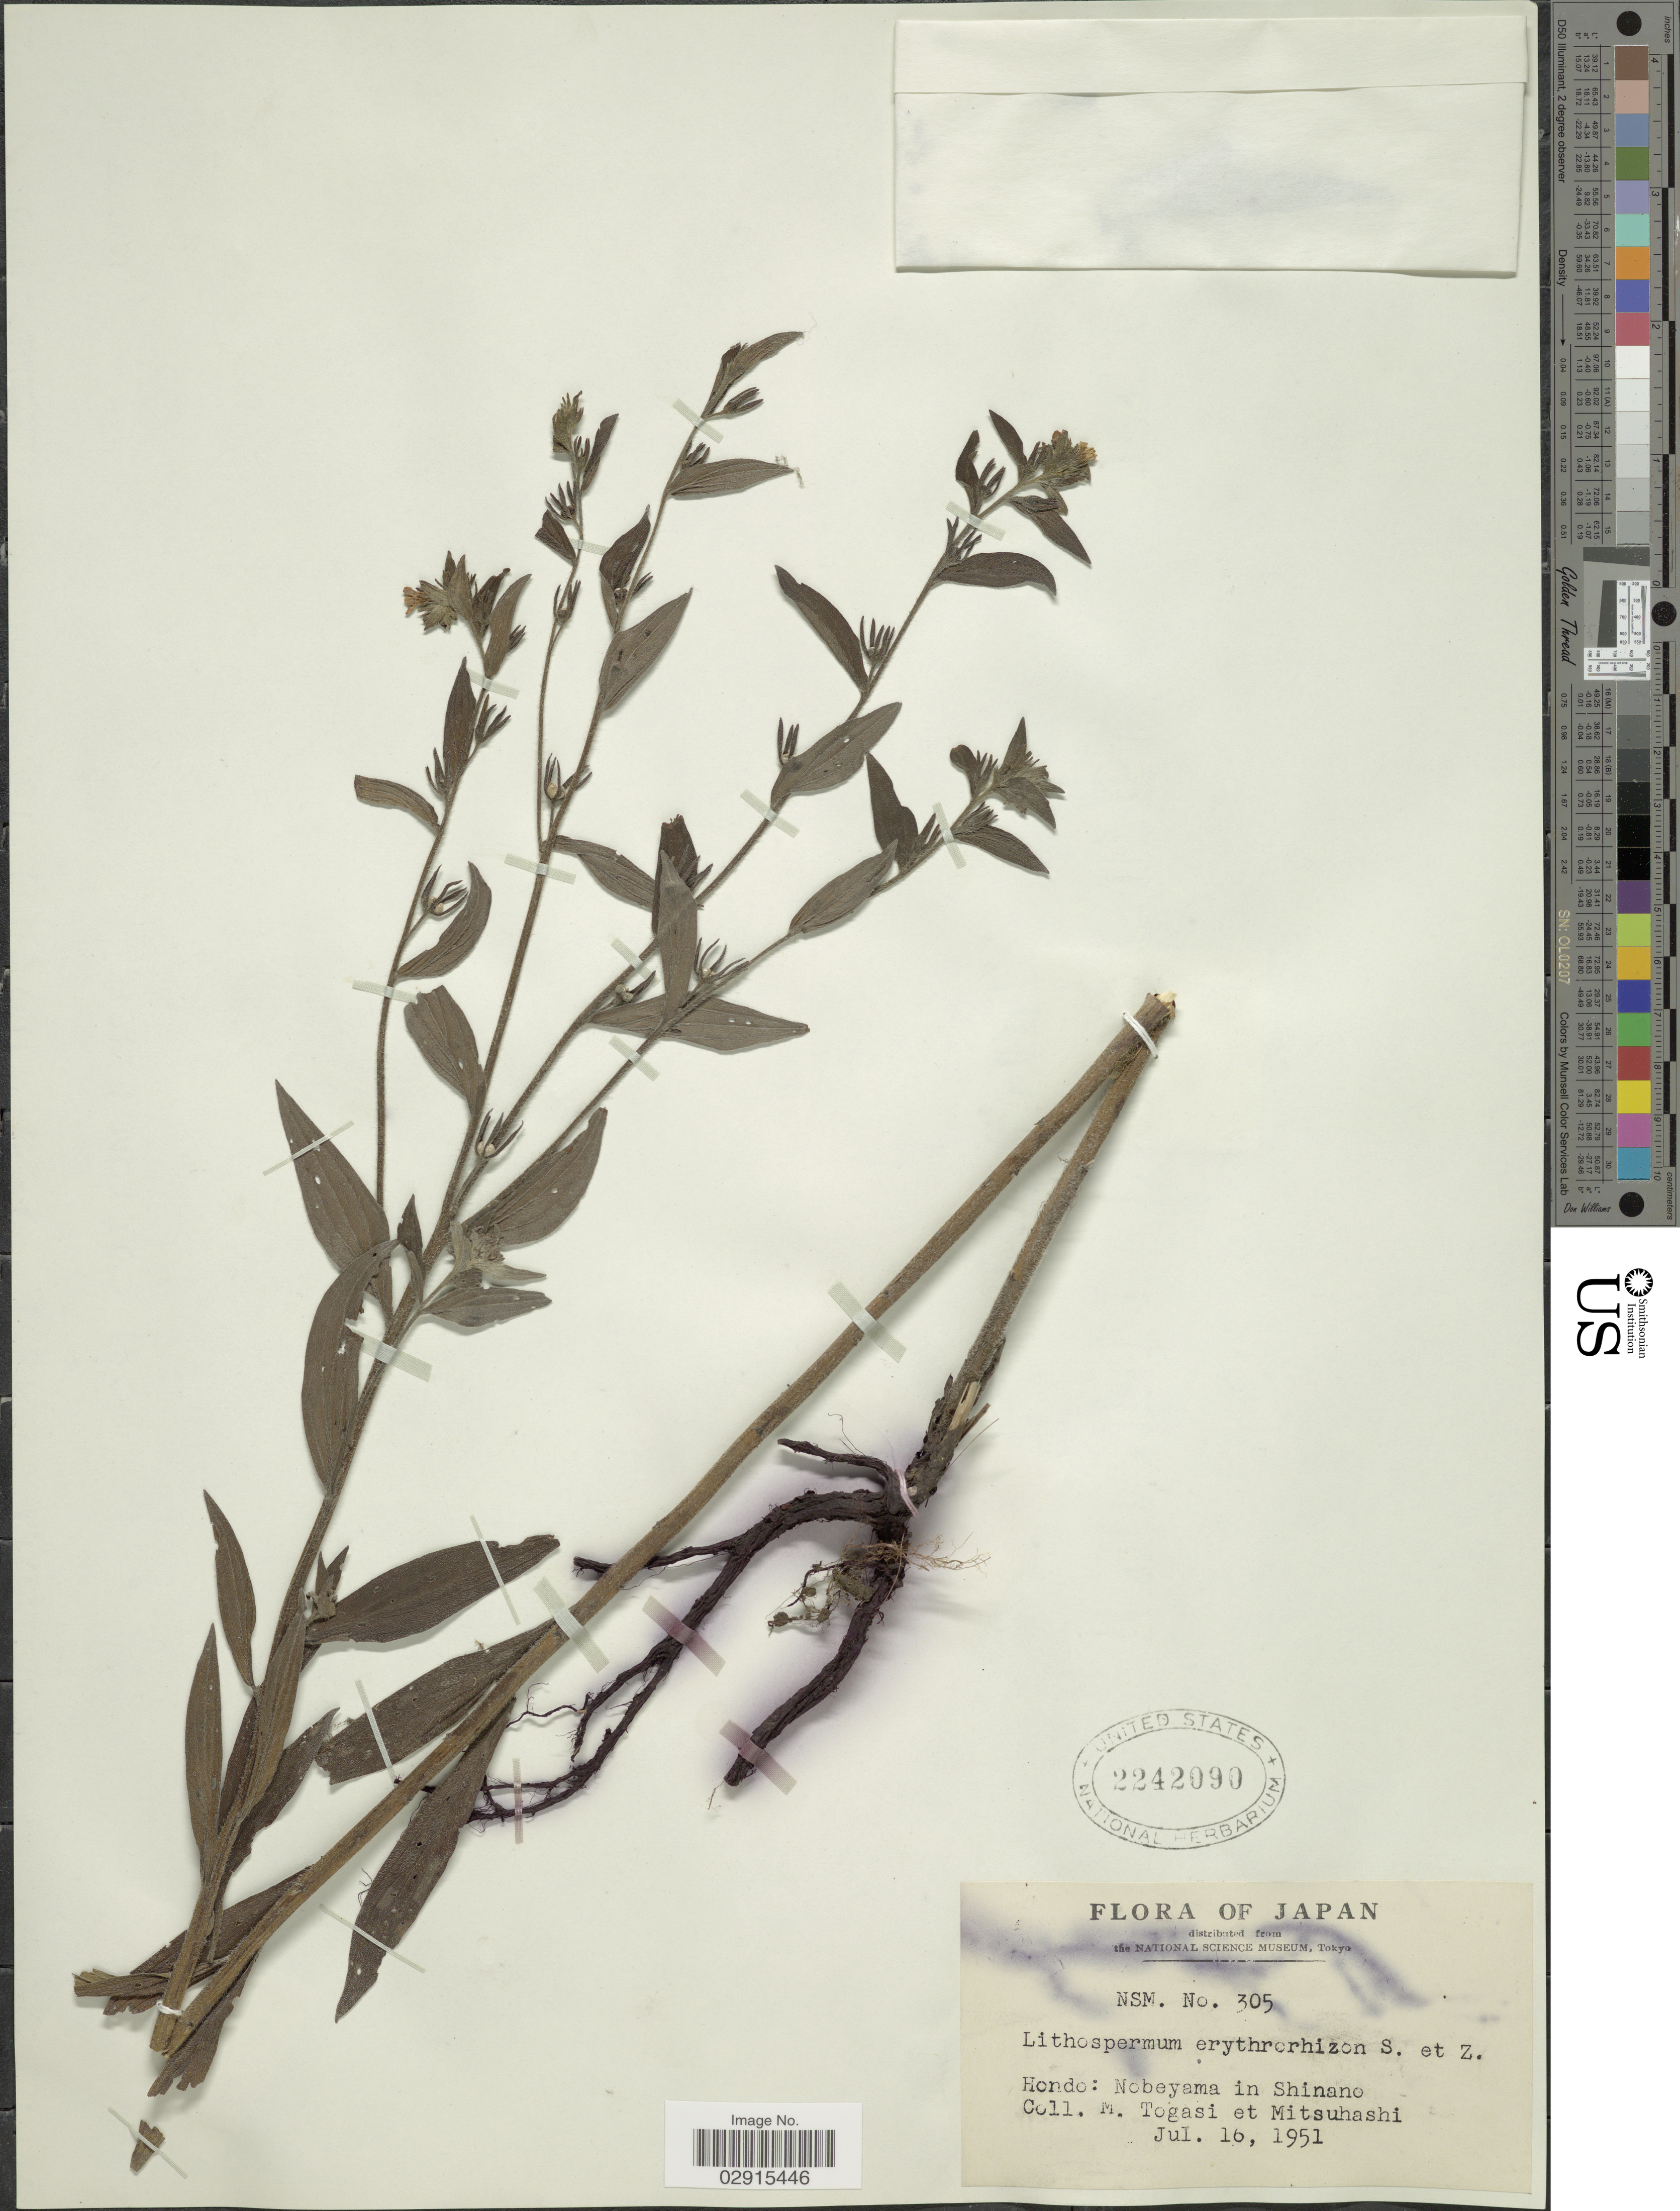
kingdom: Plantae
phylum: Tracheophyta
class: Magnoliopsida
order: Boraginales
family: Boraginaceae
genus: Lithospermum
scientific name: Lithospermum erythrorhizon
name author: Siebold & Zucc.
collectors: M. Togasi & Mitsuhashi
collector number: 305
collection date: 1951-07-16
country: Japan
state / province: Nagano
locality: Hondo: Nobeyama in Shinano.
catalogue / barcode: US 2242090